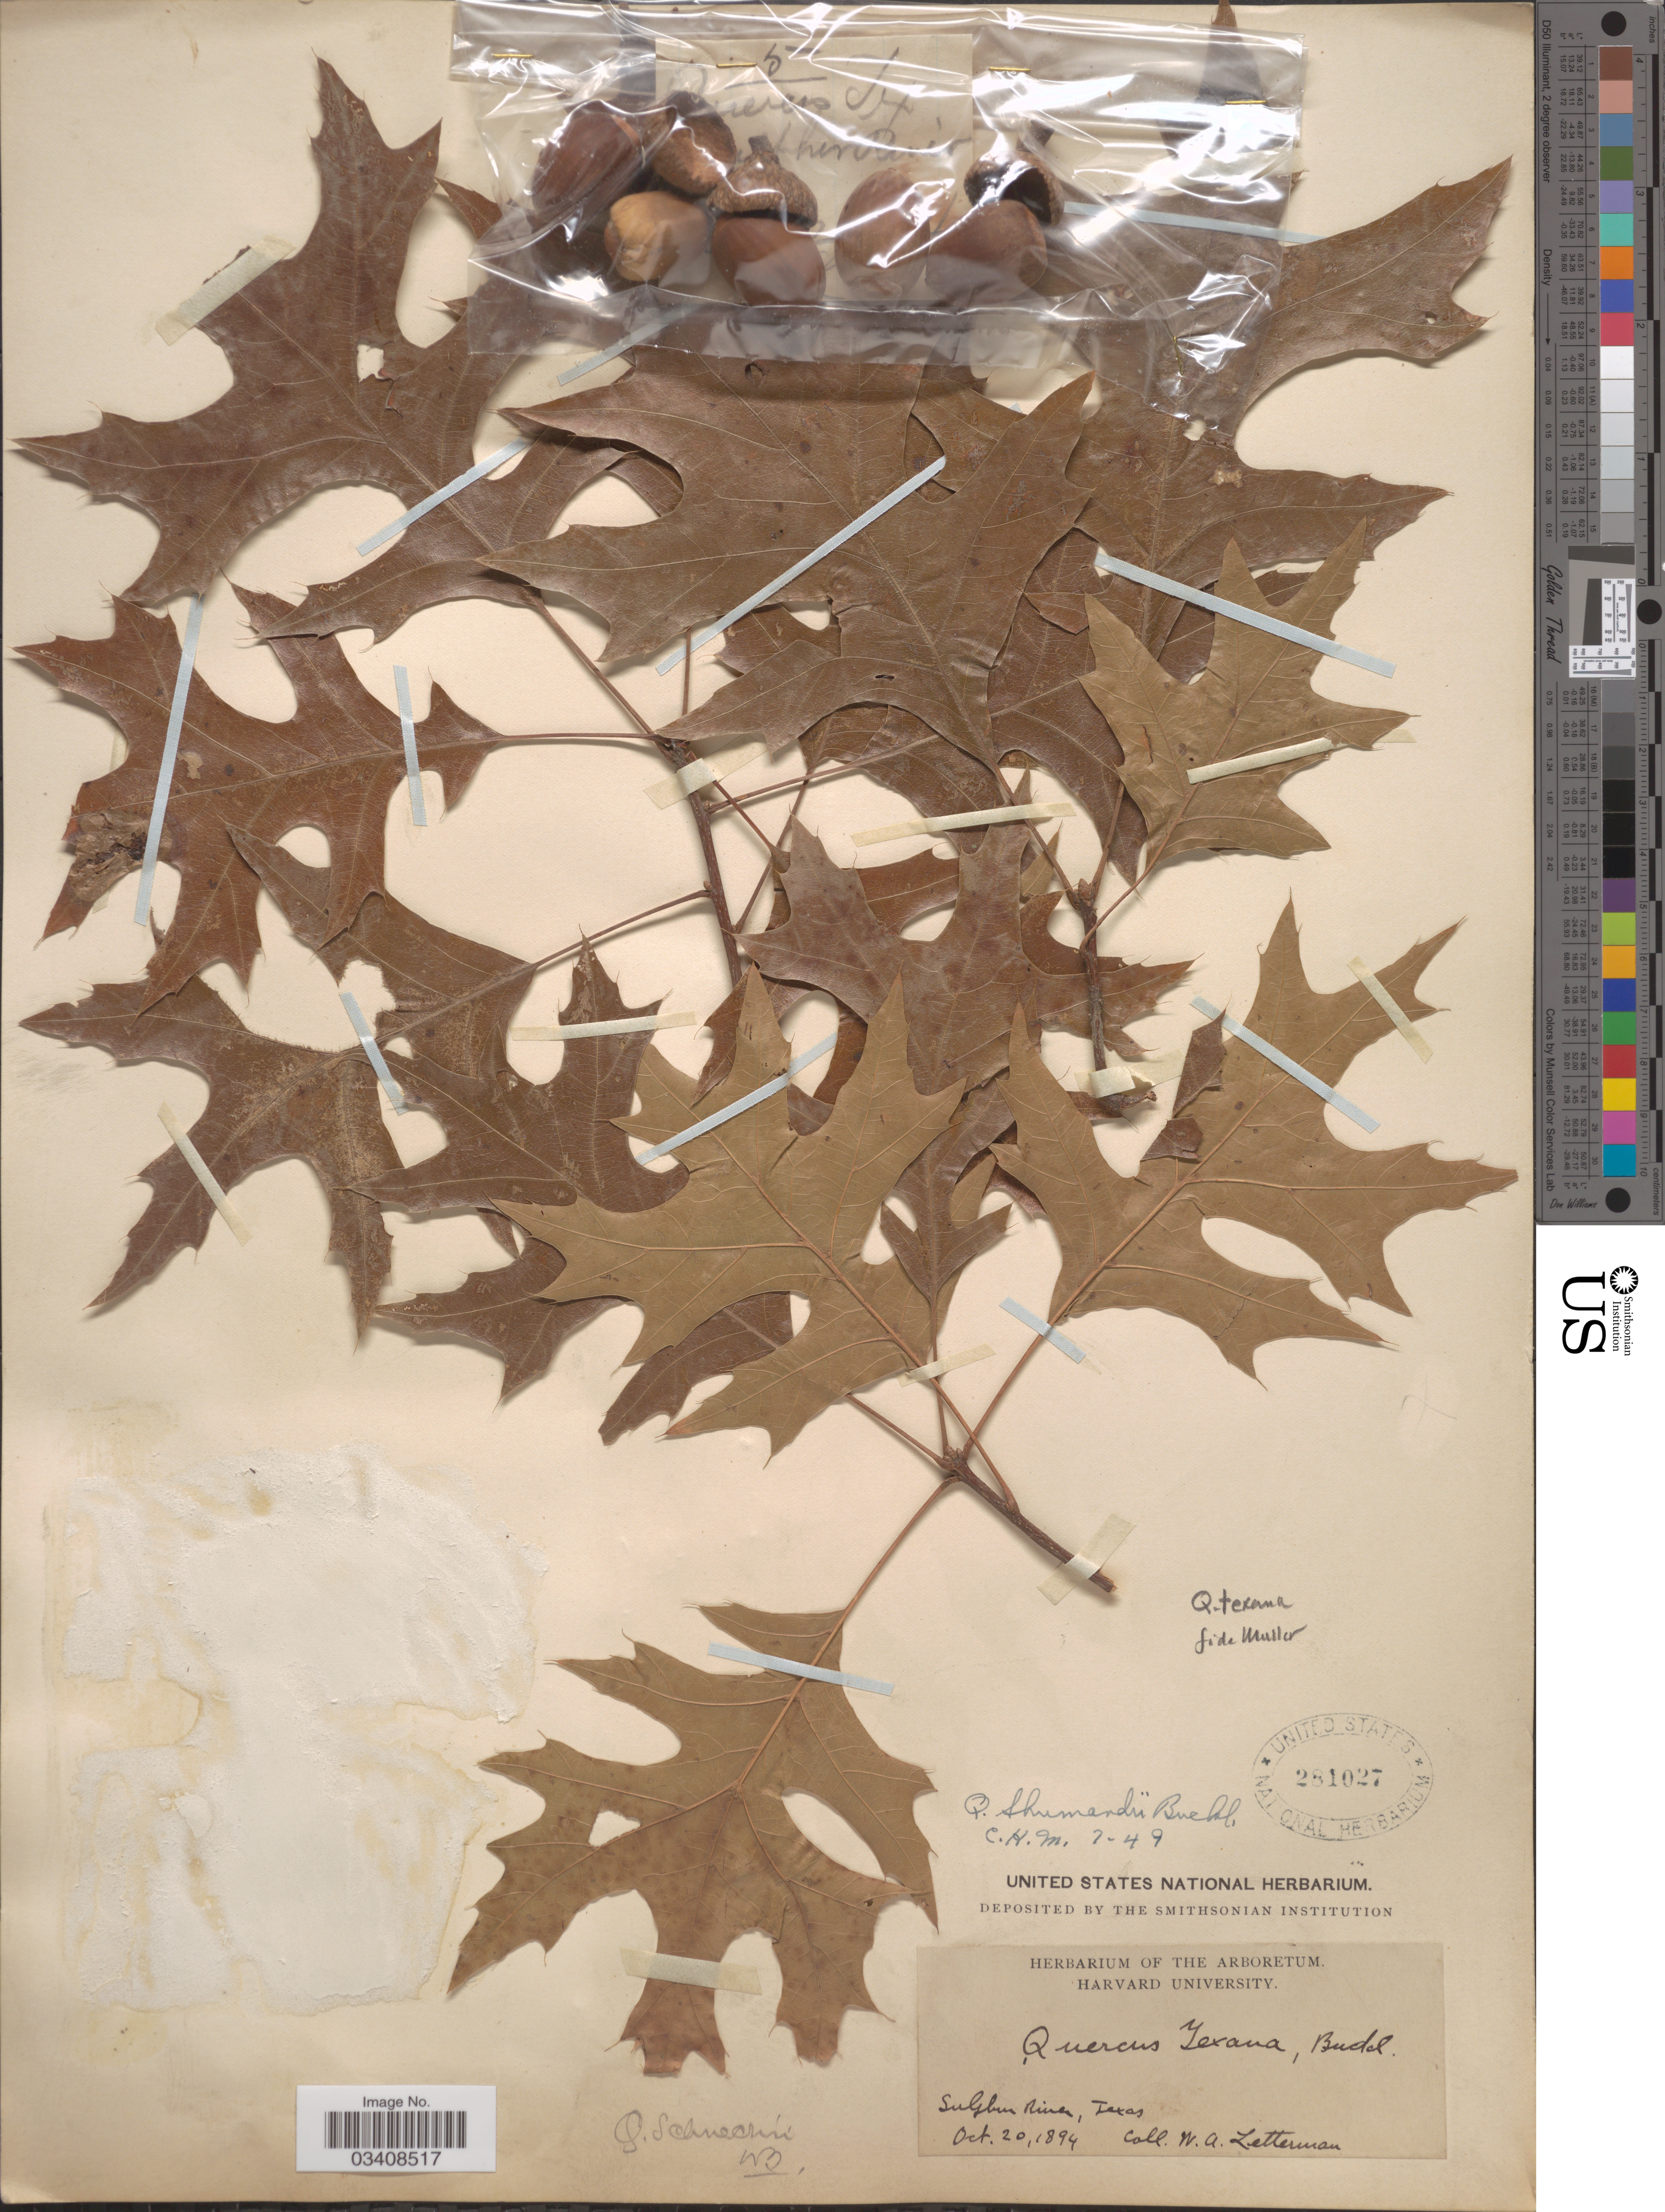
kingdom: Plantae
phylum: Tracheophyta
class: Magnoliopsida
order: Fagales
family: Fagaceae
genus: Quercus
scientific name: Quercus shumardii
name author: Buckley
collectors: W. Letterman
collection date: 1894-10-20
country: United States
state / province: Texas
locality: Sulphur River.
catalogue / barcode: US 281027